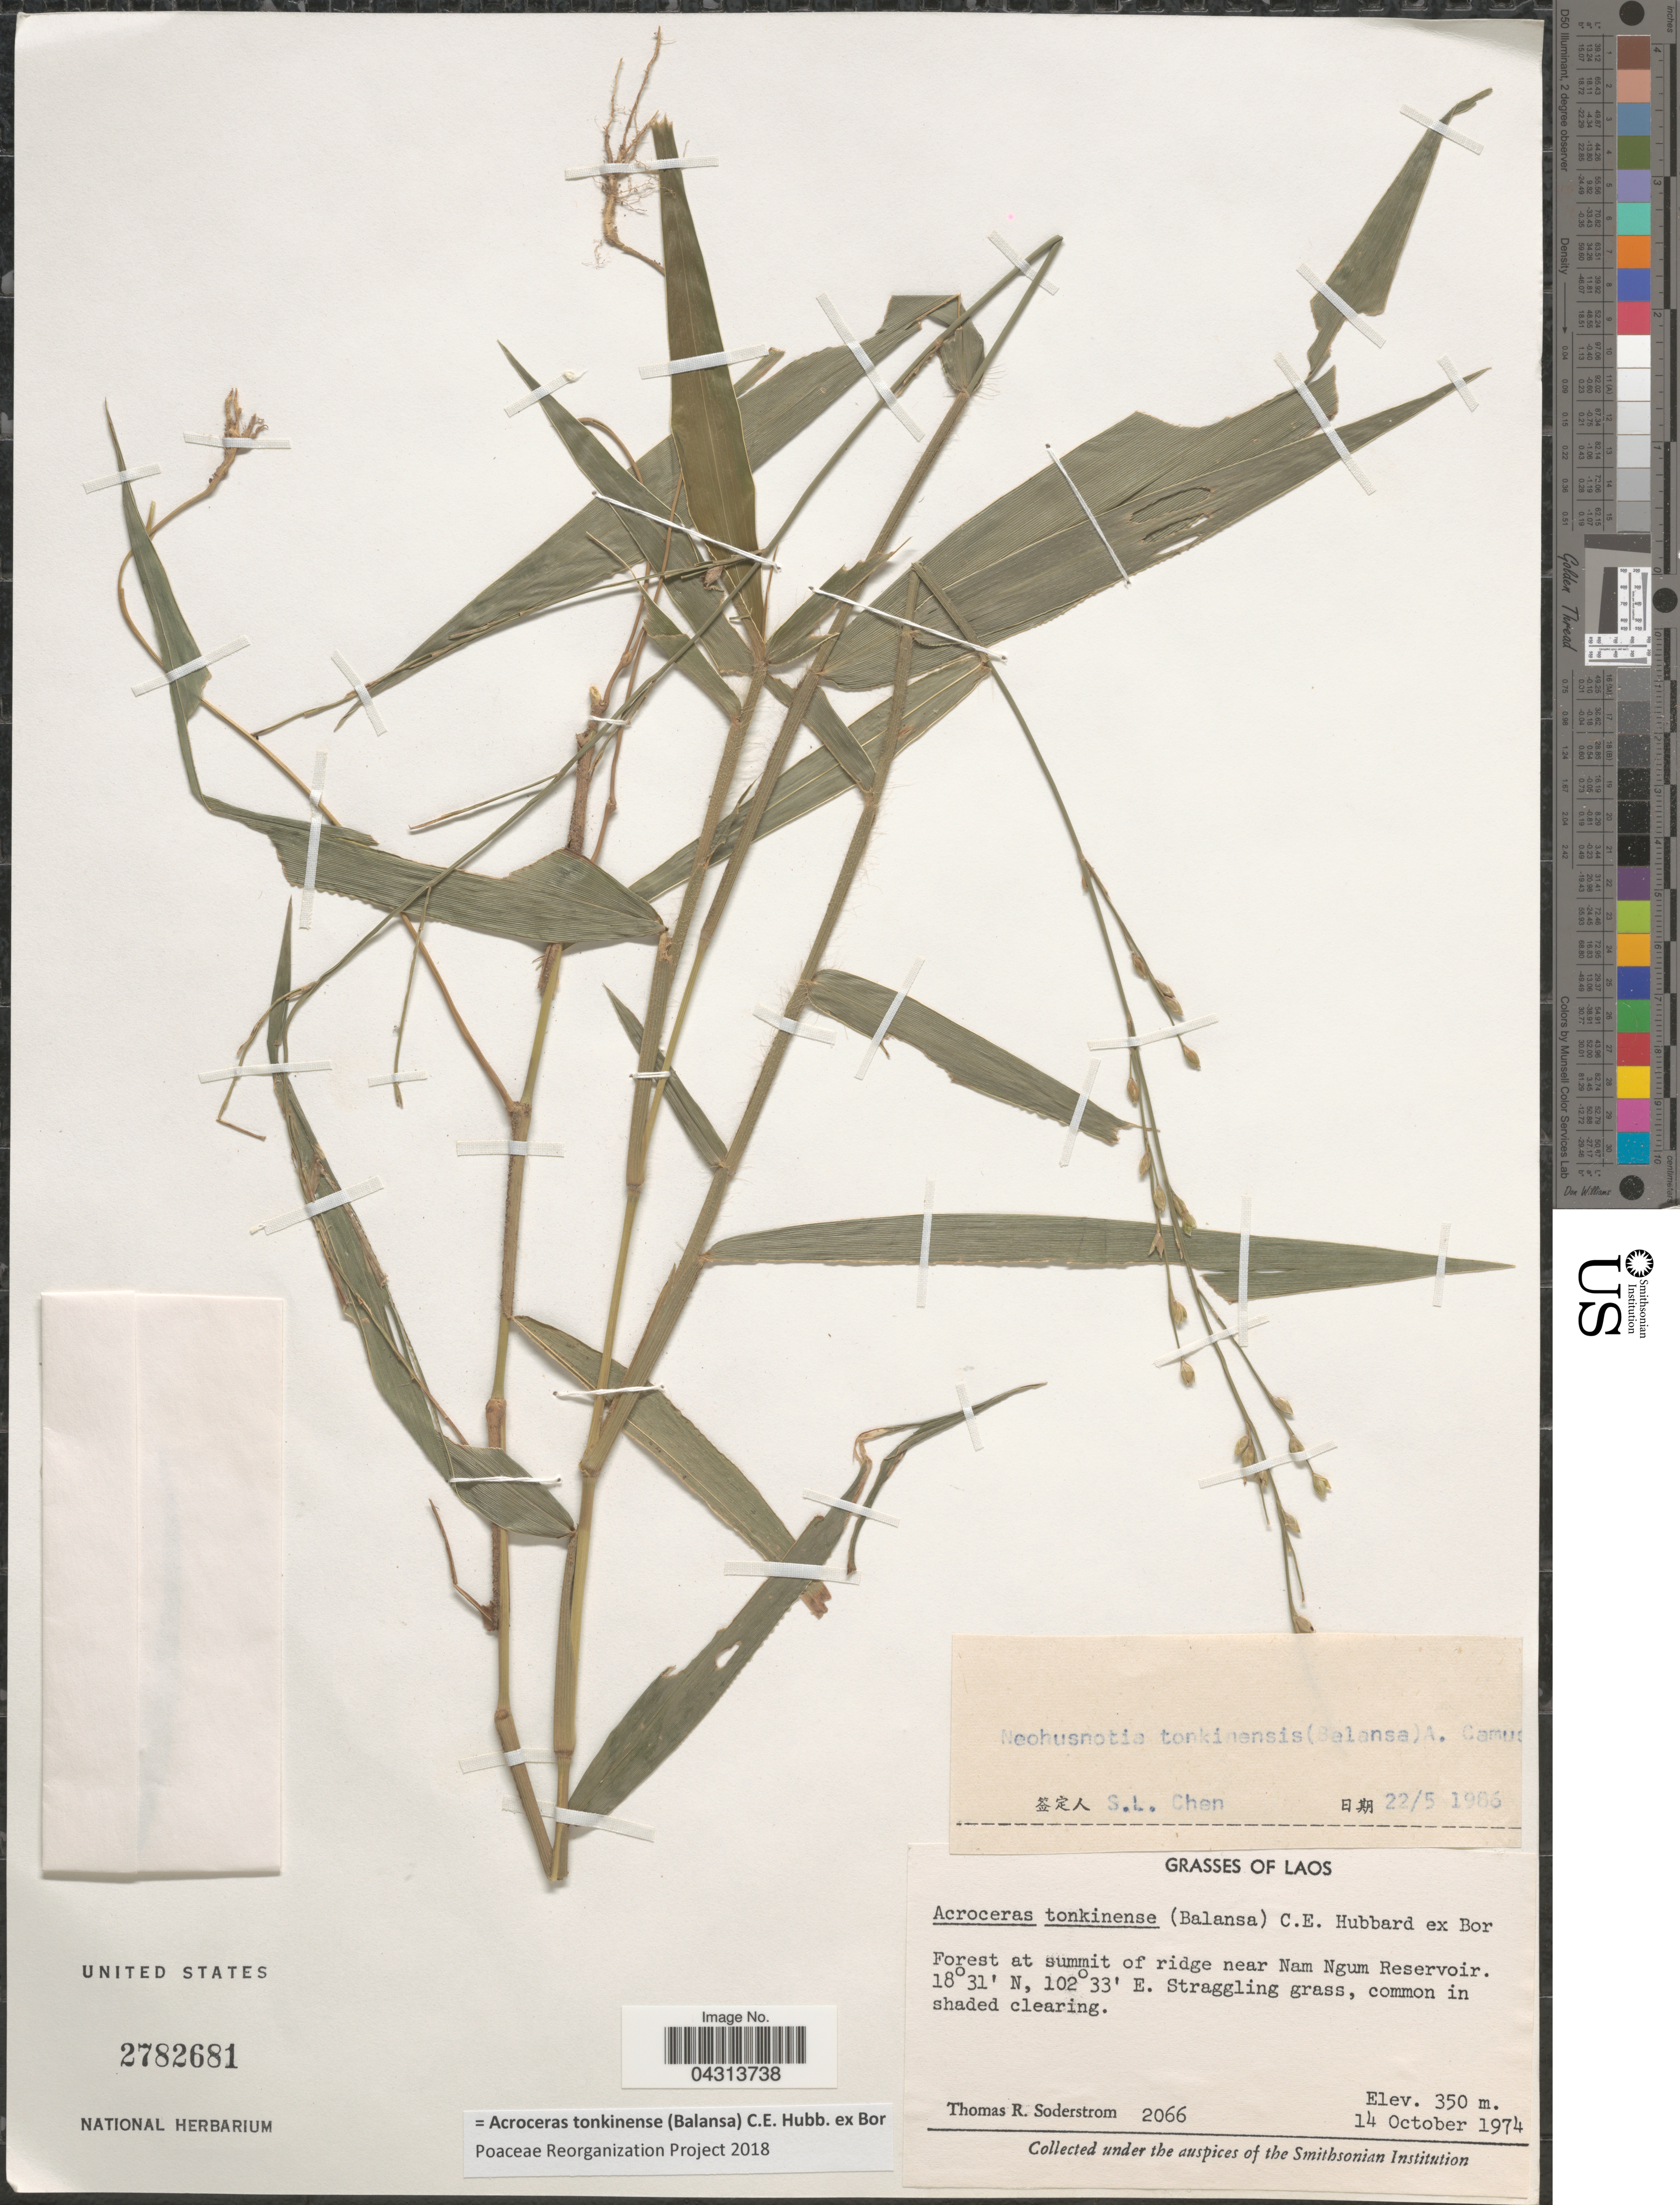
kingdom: Plantae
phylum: Tracheophyta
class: Liliopsida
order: Poales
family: Poaceae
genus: Acroceras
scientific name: Acroceras tonkinense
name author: (Balansa) C.E. Hubb. ex Bor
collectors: T. R. Soderstrom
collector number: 2066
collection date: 1974-10-14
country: Laos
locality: Forest at summit of ridge near Nam Ngum Reservoir.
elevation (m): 350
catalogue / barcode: US 2782681